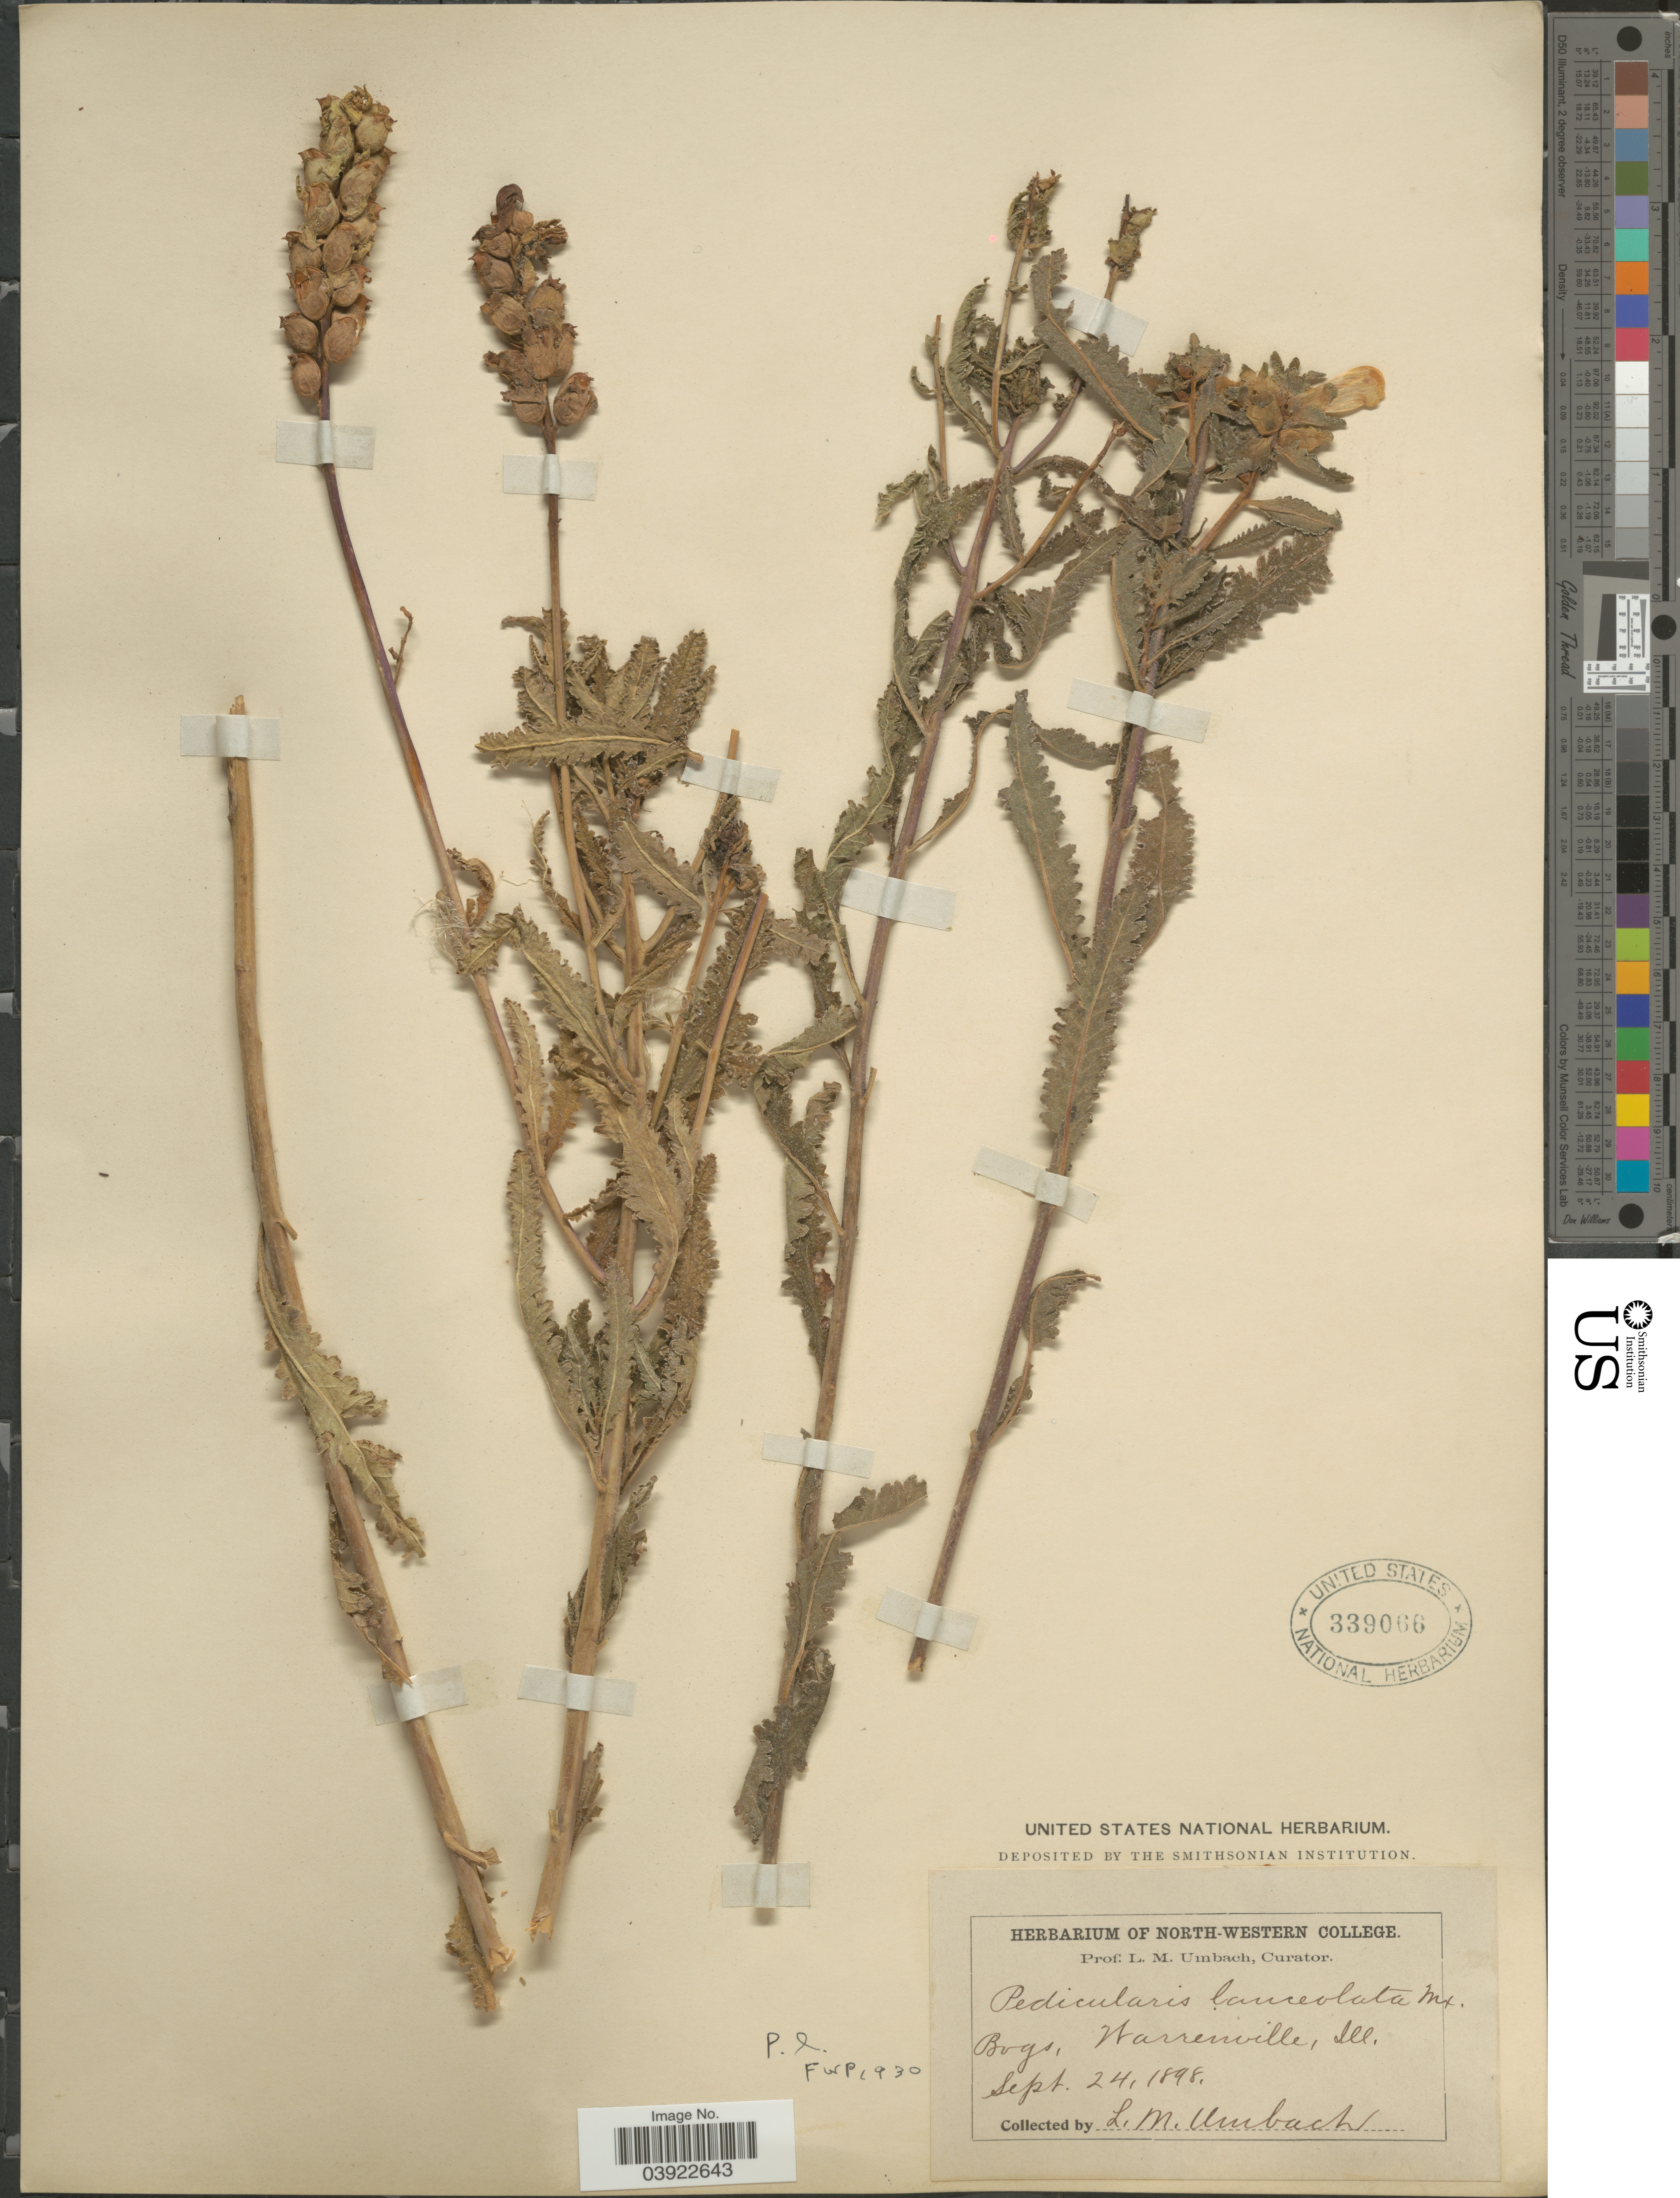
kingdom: Plantae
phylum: Tracheophyta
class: Magnoliopsida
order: Lamiales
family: Orobanchaceae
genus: Pedicularis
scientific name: Pedicularis lanceolata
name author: Michx.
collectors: L. M. Umbach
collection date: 1898-09-24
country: United States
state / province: Illinois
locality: Bogs, Warrenville.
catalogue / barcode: US 339066